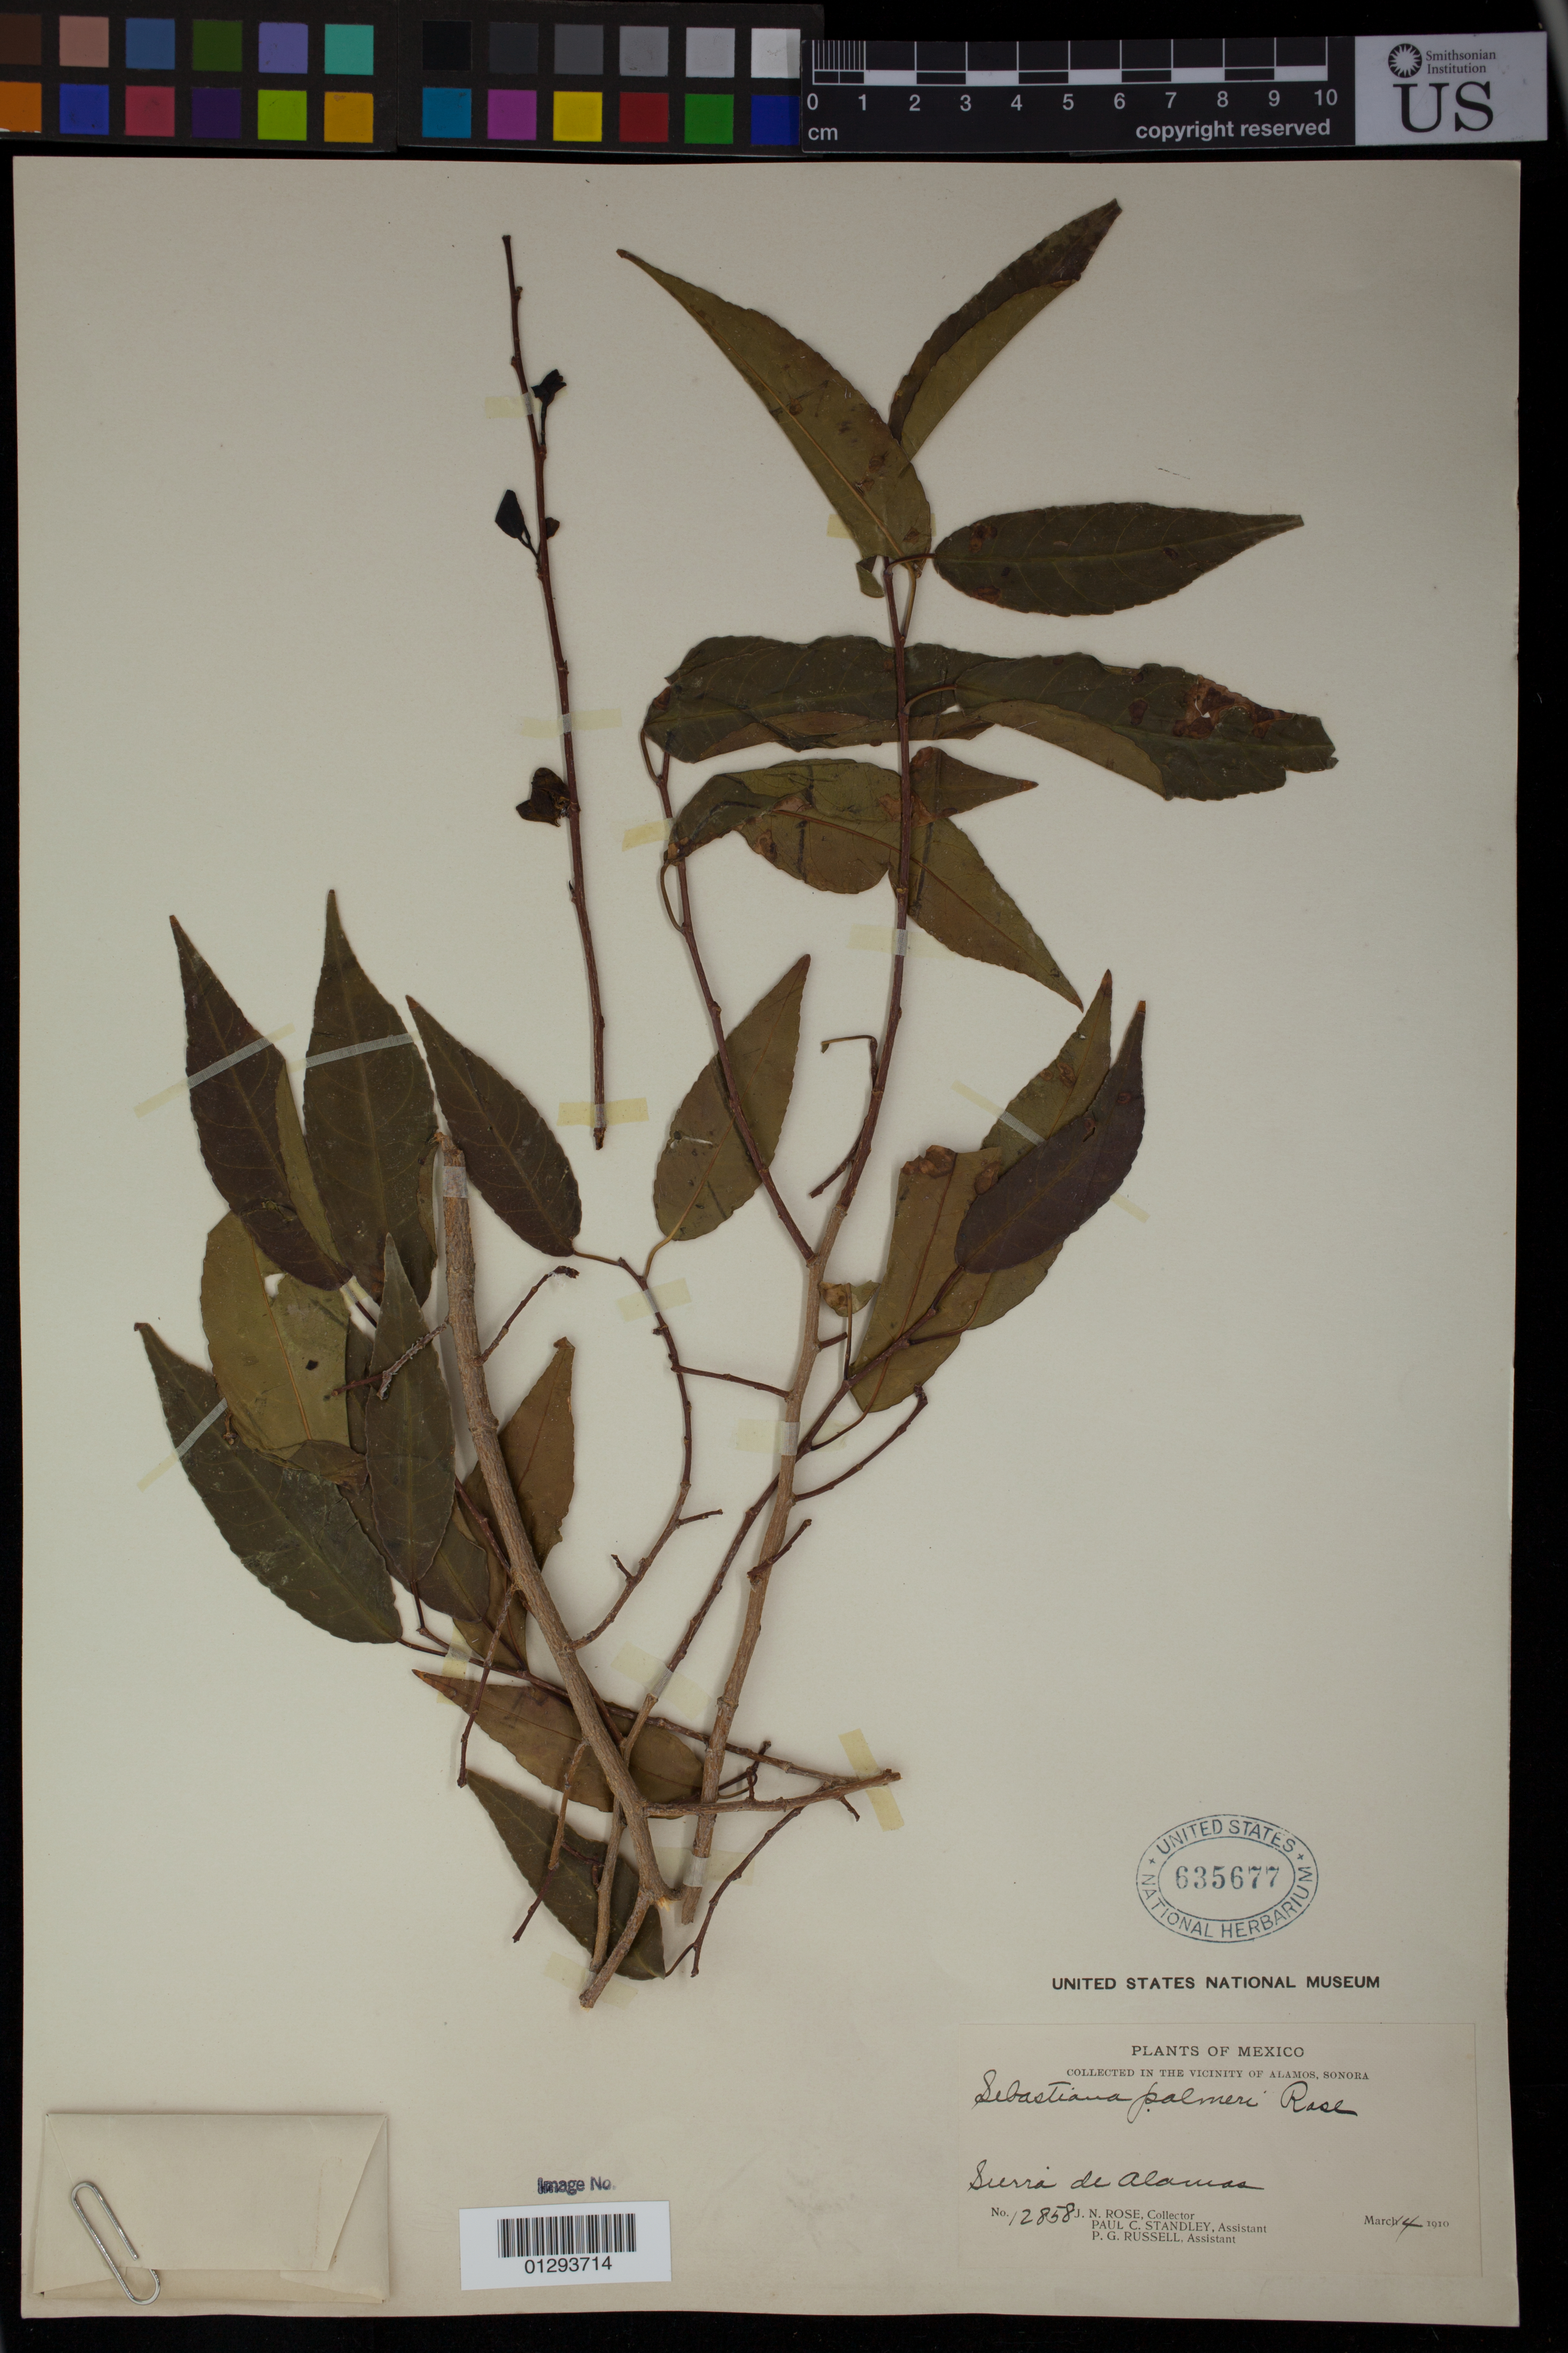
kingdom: Plantae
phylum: Tracheophyta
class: Magnoliopsida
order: Malpighiales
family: Euphorbiaceae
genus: Sebastiania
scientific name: Sebastiania pavoniana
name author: (Müll. Arg.) Müll. Arg.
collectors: J. N. Rose, P. C. Standley & P. G. Russell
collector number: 12858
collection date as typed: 14 Mar 1910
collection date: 1910-03-14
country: Mexico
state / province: Sonora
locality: Vicinity of Alamos, Sierra de Alamos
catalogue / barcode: US 635677